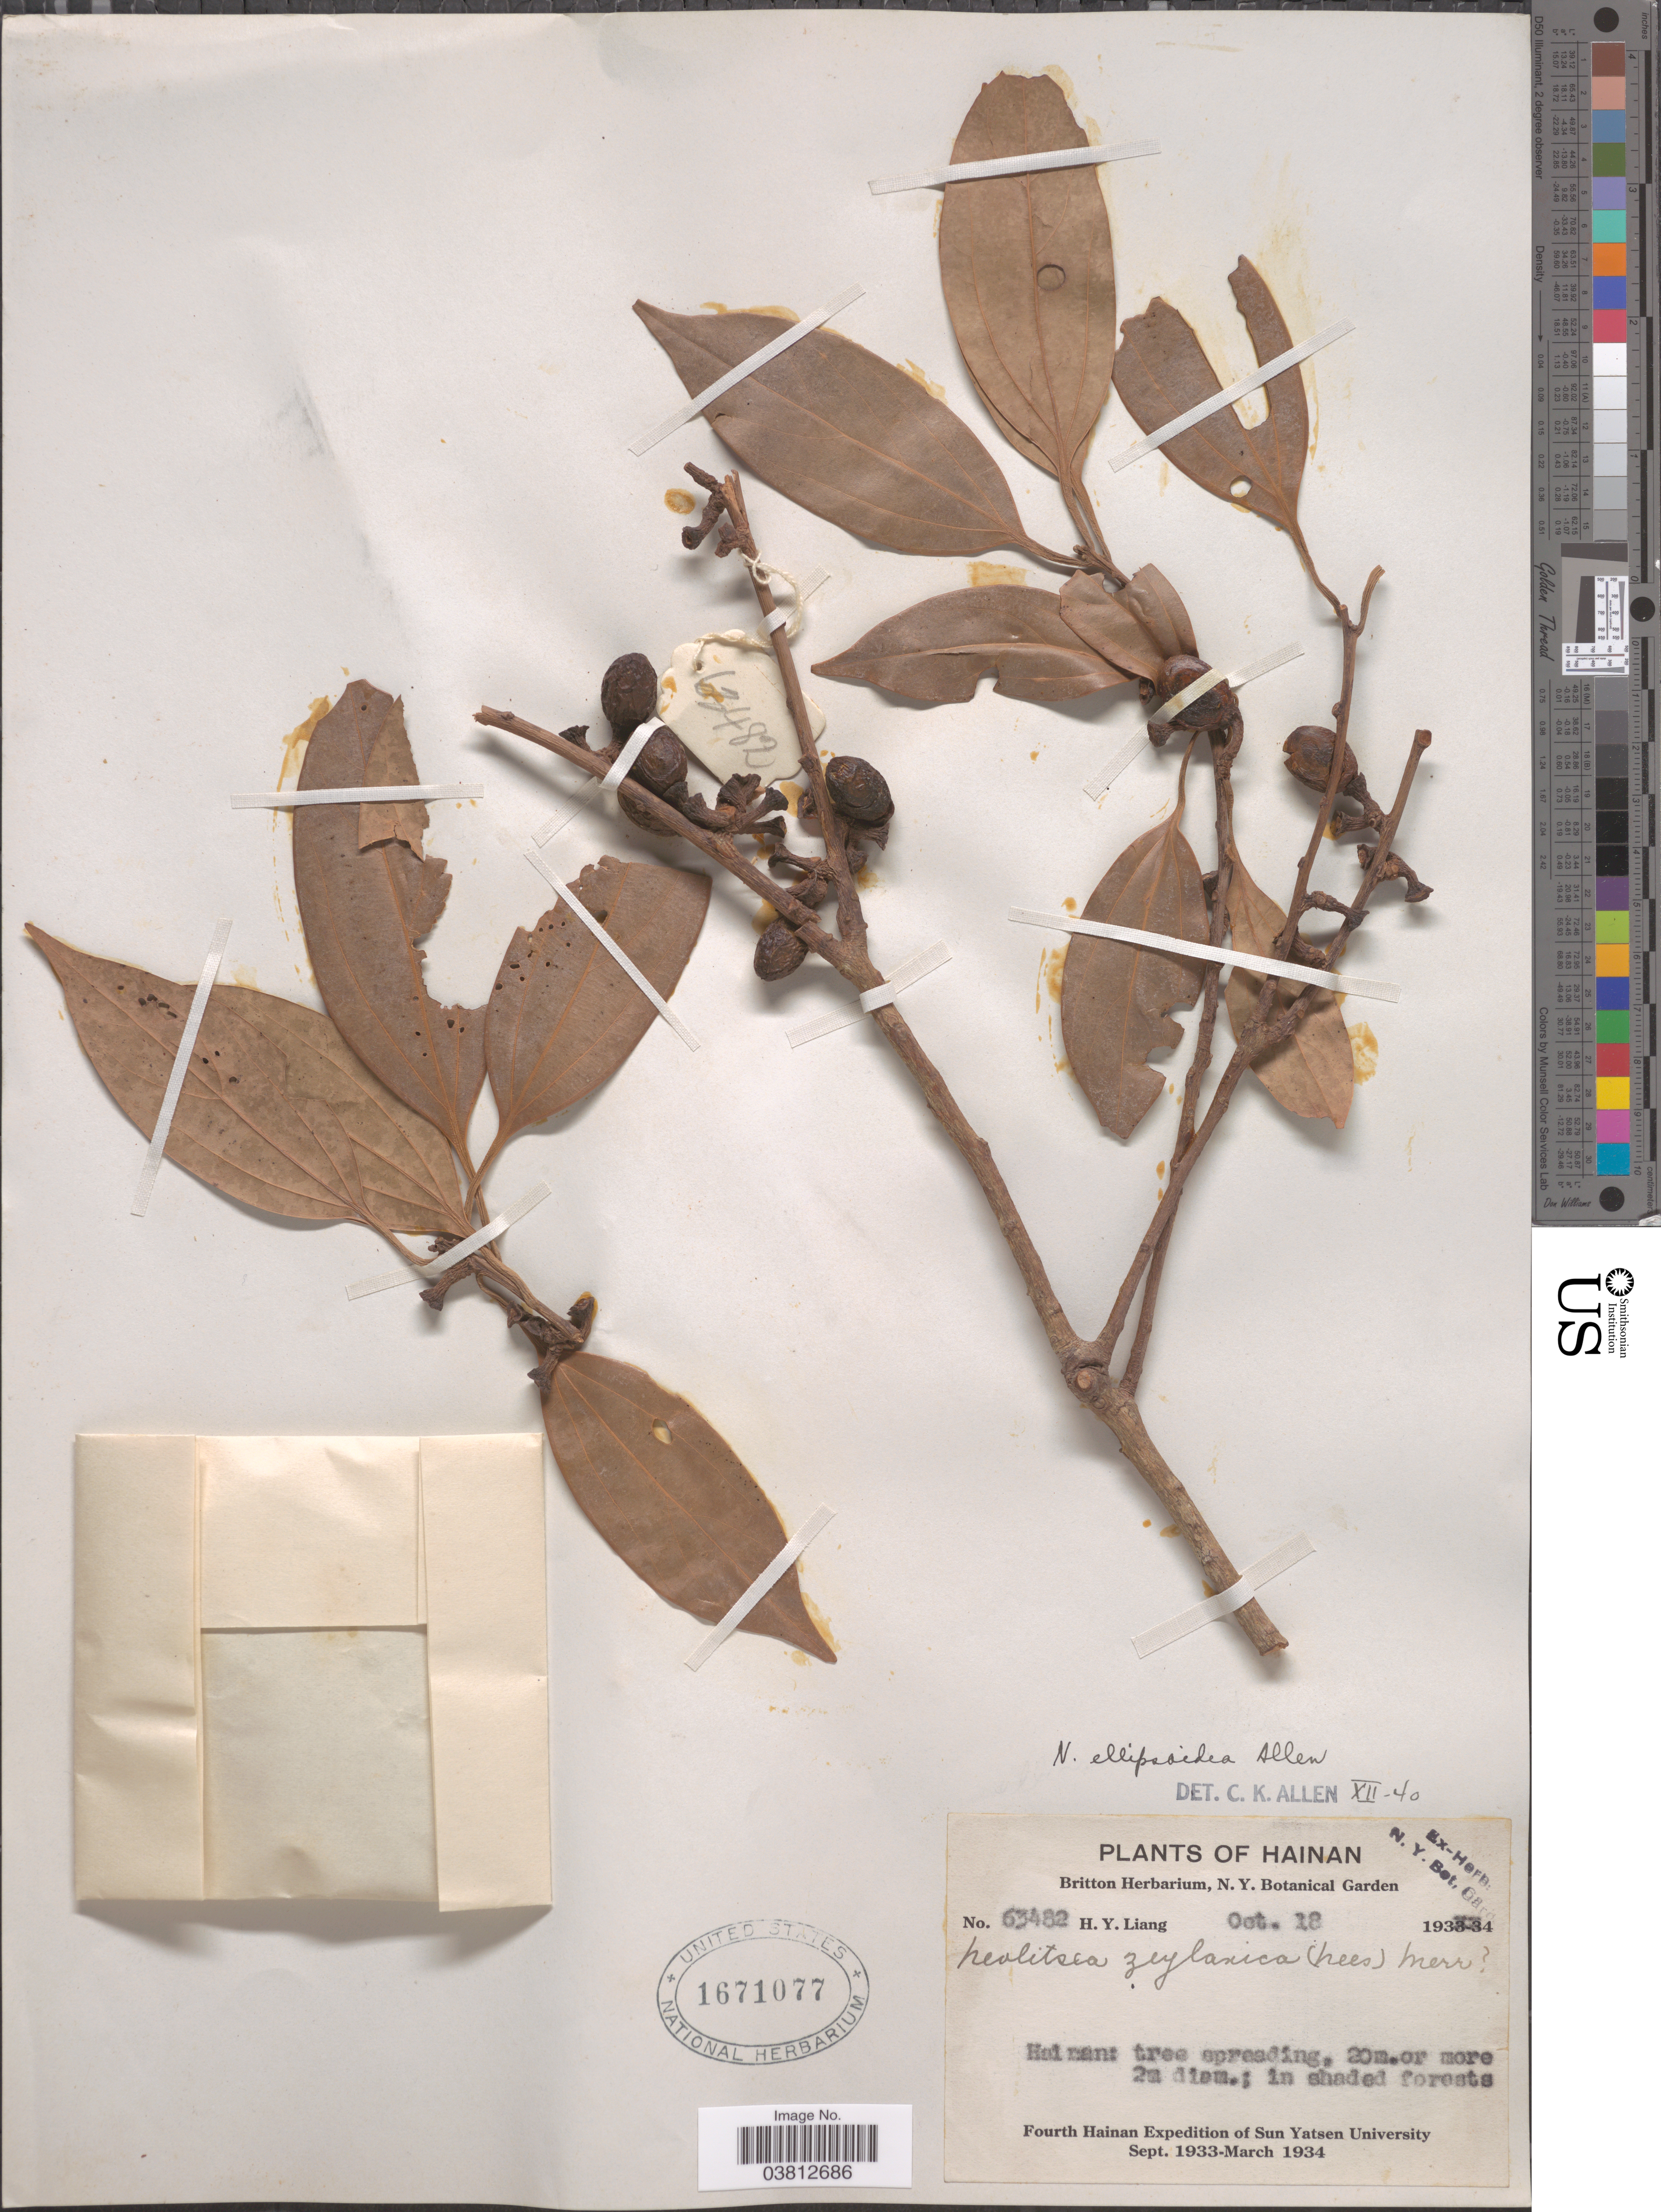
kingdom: Plantae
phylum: Tracheophyta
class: Magnoliopsida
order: Laurales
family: Lauraceae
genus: Neolitsea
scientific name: Neolitsea ellipsoidea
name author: C.K. Allen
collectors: H. Y. Liang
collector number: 63482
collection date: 1934-10-18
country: China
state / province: Hainan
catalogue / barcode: US 1671077